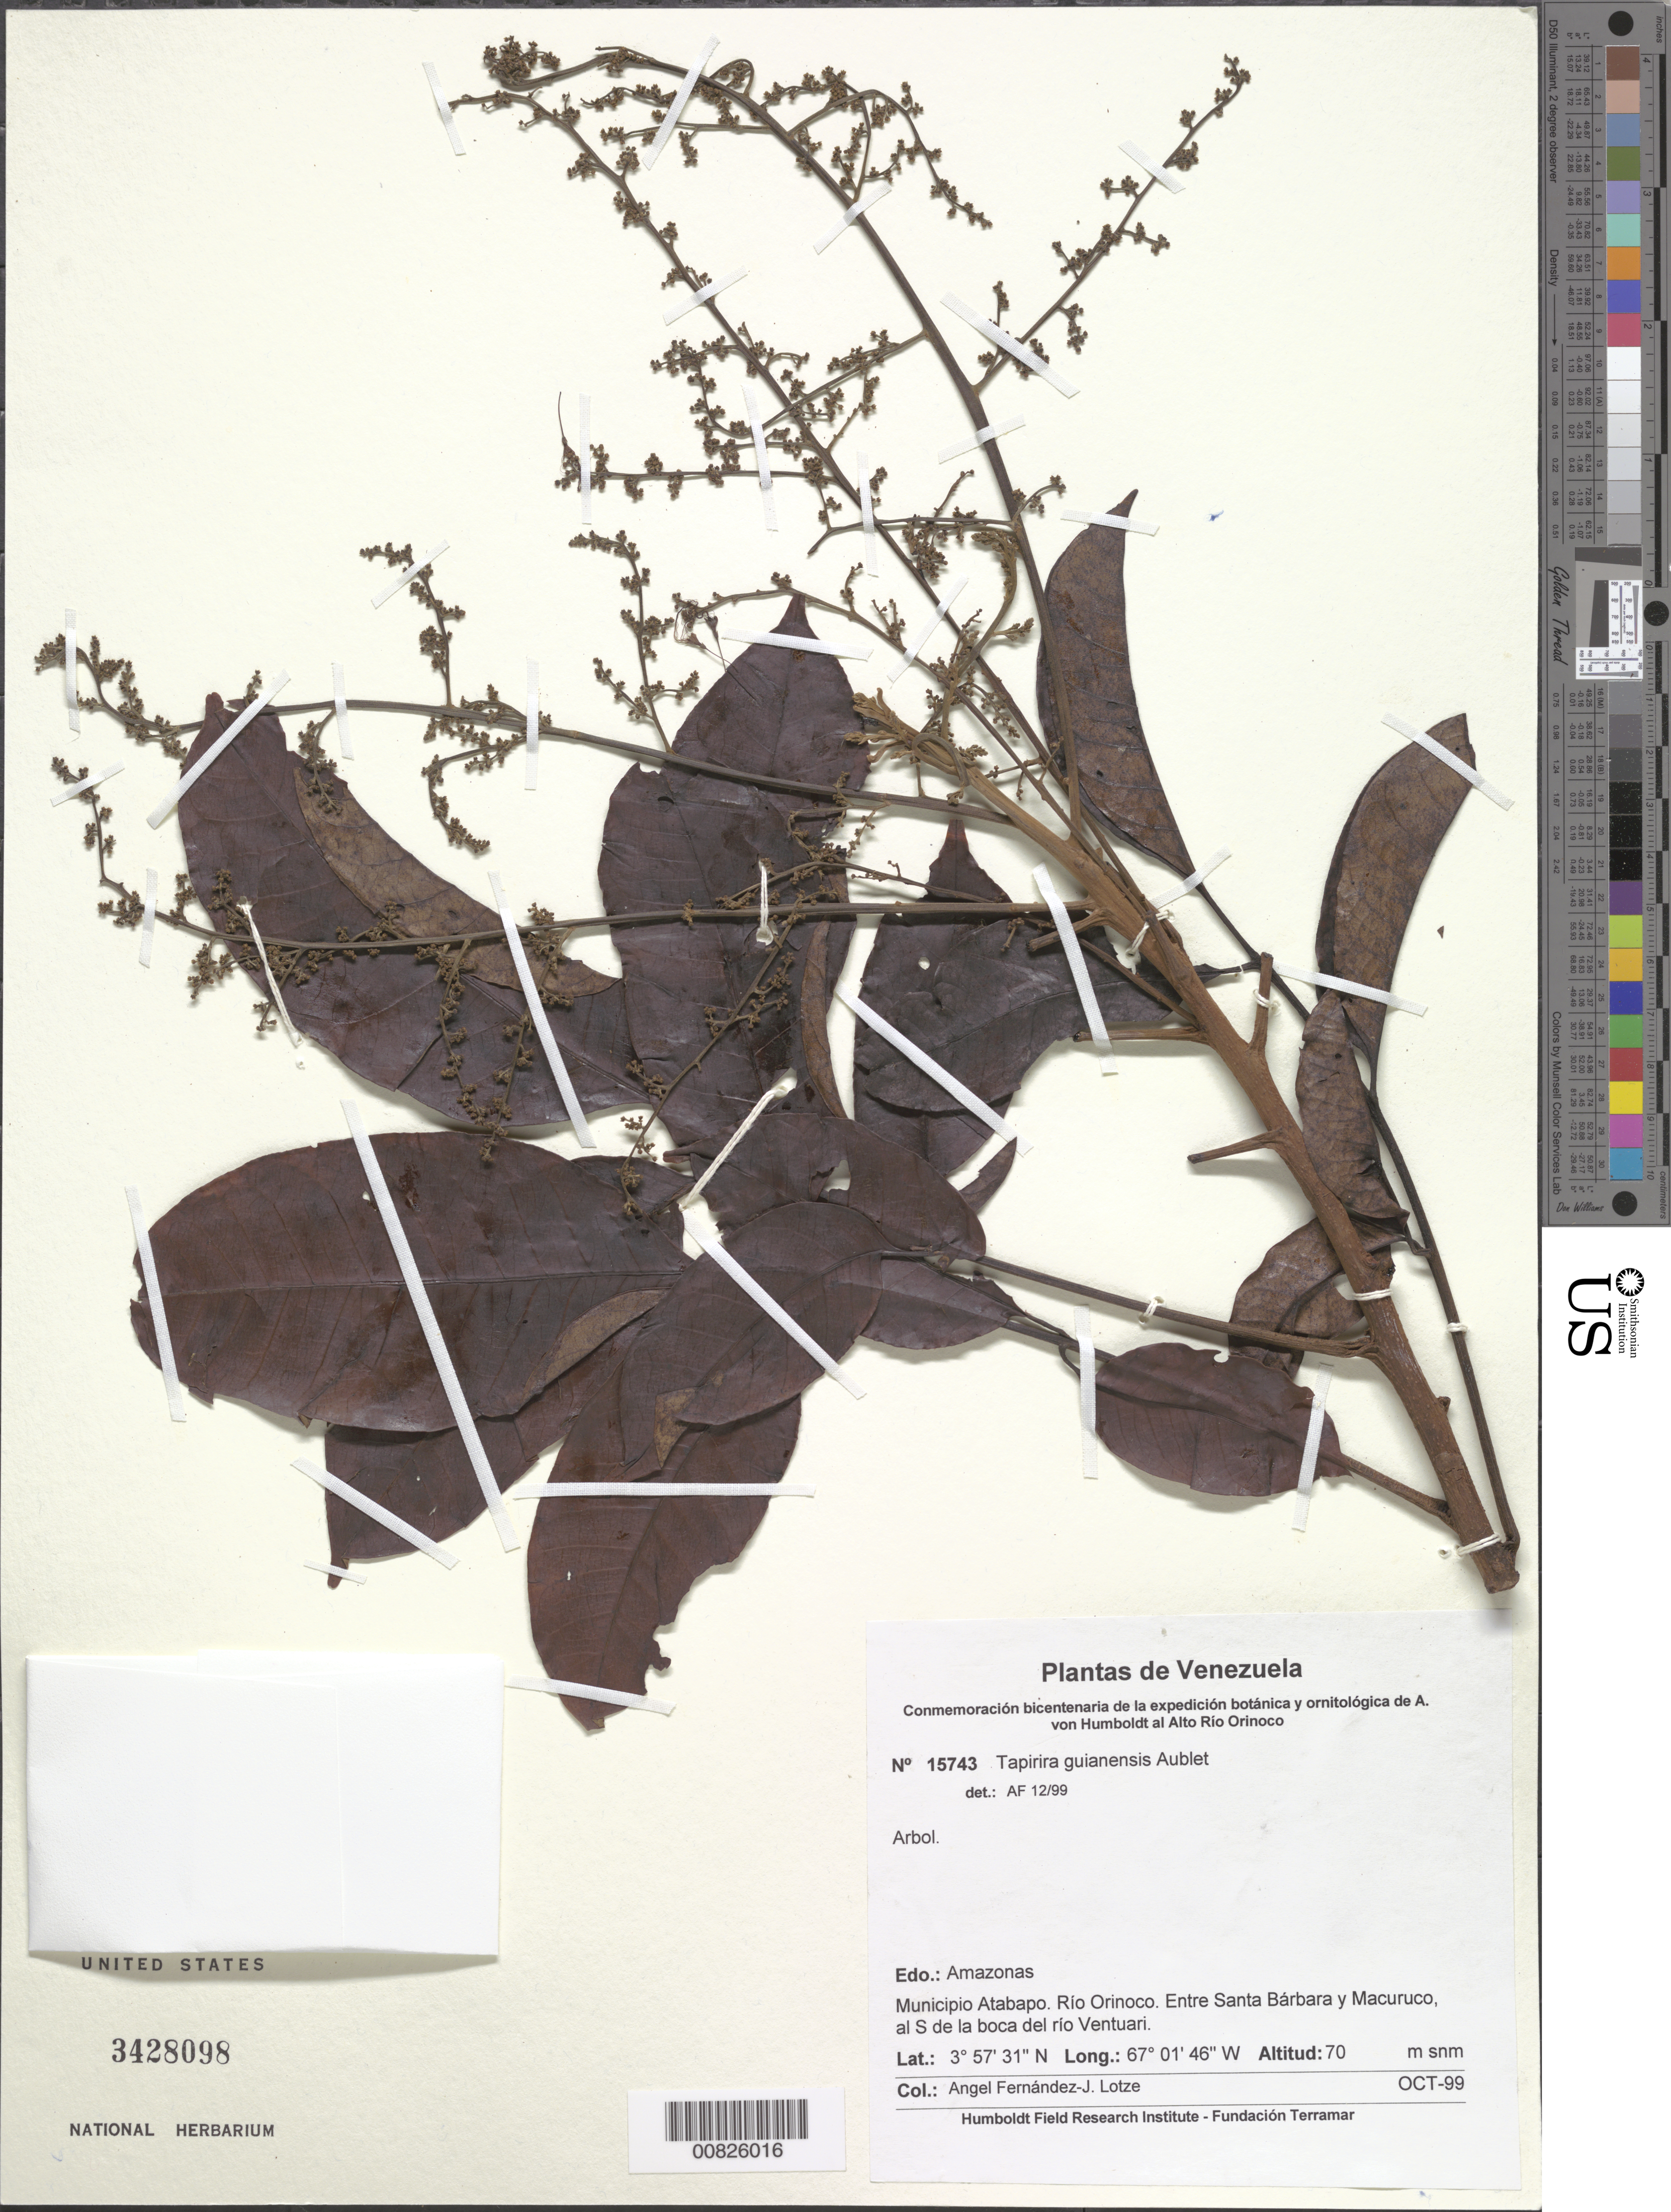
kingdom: Plantae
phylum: Tracheophyta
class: Magnoliopsida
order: Sapindales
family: Anacardiaceae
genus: Tapirira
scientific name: Tapirira guianensis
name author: Aubl.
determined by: Fernández, A.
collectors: A. Fernández & J. Lotze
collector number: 15743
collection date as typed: Oct-99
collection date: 1999-10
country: Venezuela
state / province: Amazonas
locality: Mun. Atabapo, Río Orinoco, entre Santa Bárbara y Macuruco, al S de la boca del Río Ventuari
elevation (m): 70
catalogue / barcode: US 3428098